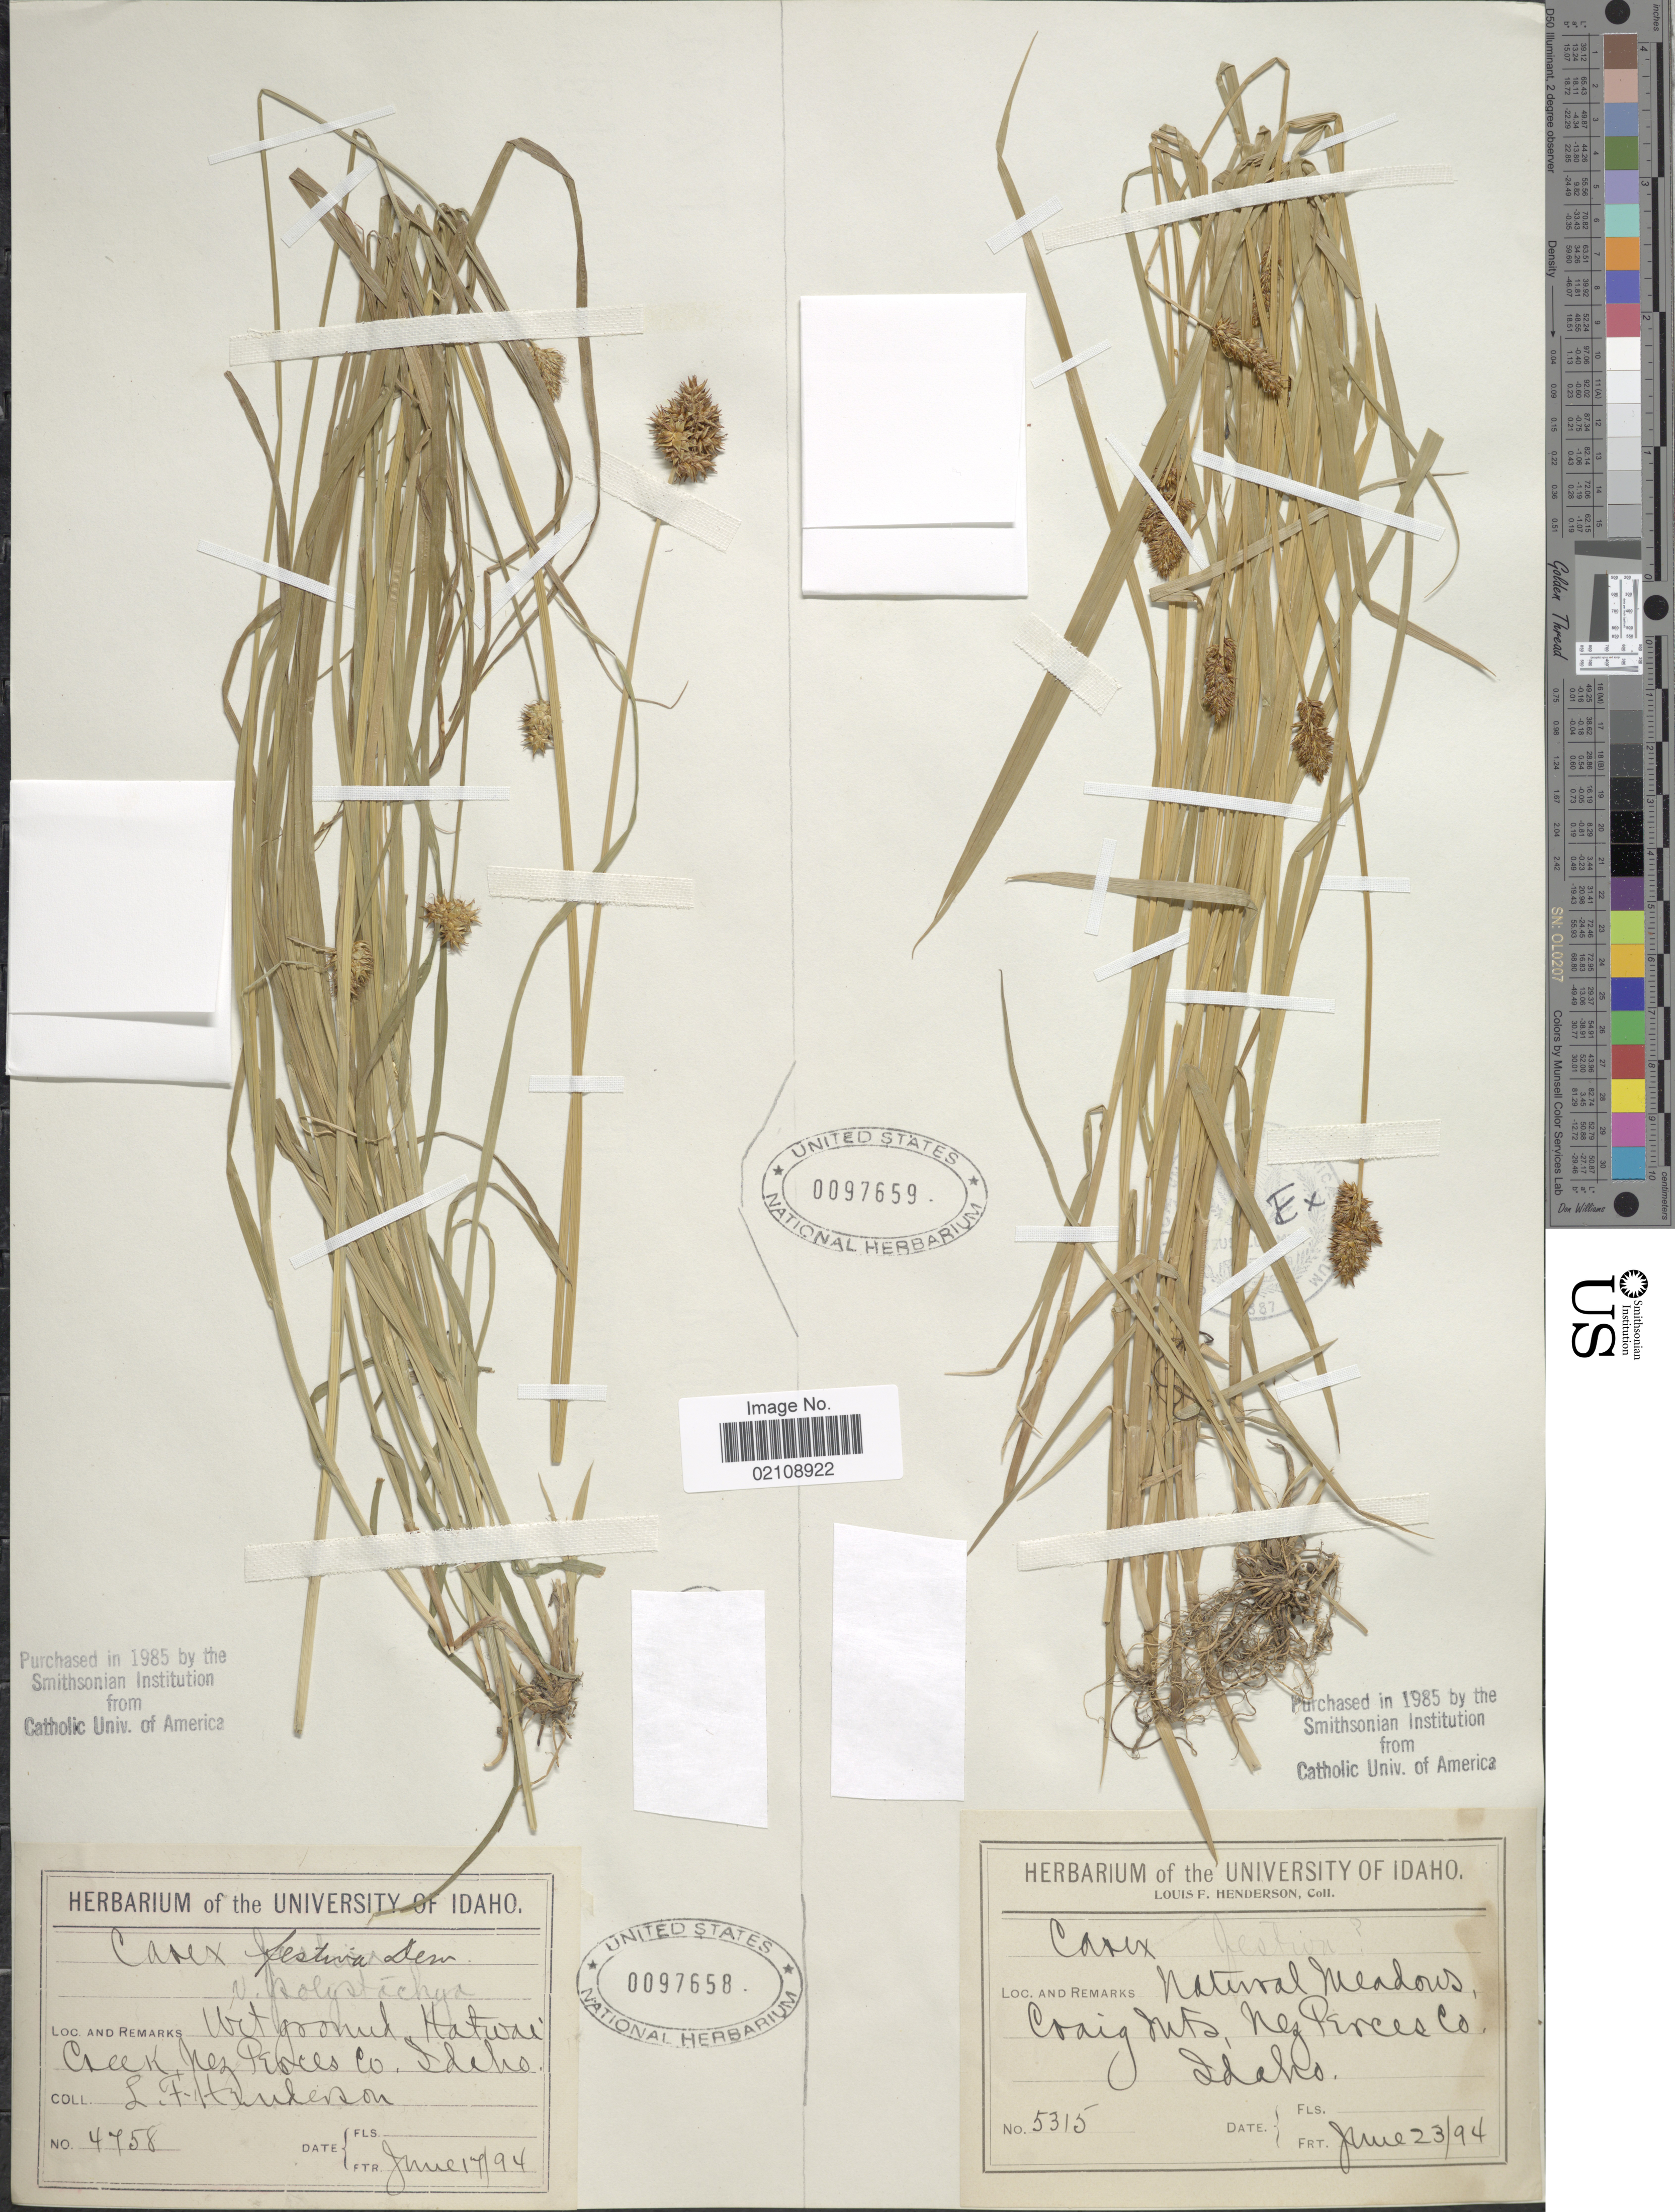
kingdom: Plantae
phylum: Tracheophyta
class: Liliopsida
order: Poales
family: Cyperaceae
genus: Carex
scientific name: Carex pachystachya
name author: Cham. ex Steud.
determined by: Strong, Mark T., (BOT), Smithsonian Institution - National Museum of Natural History (UNITED STATES)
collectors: L. Henderson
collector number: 4758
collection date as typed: Transcribed d/m/y: 17/6/94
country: United States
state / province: Idaho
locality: Wet ground, Hatwai Creek, Nez Perces Co.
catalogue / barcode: US 97658